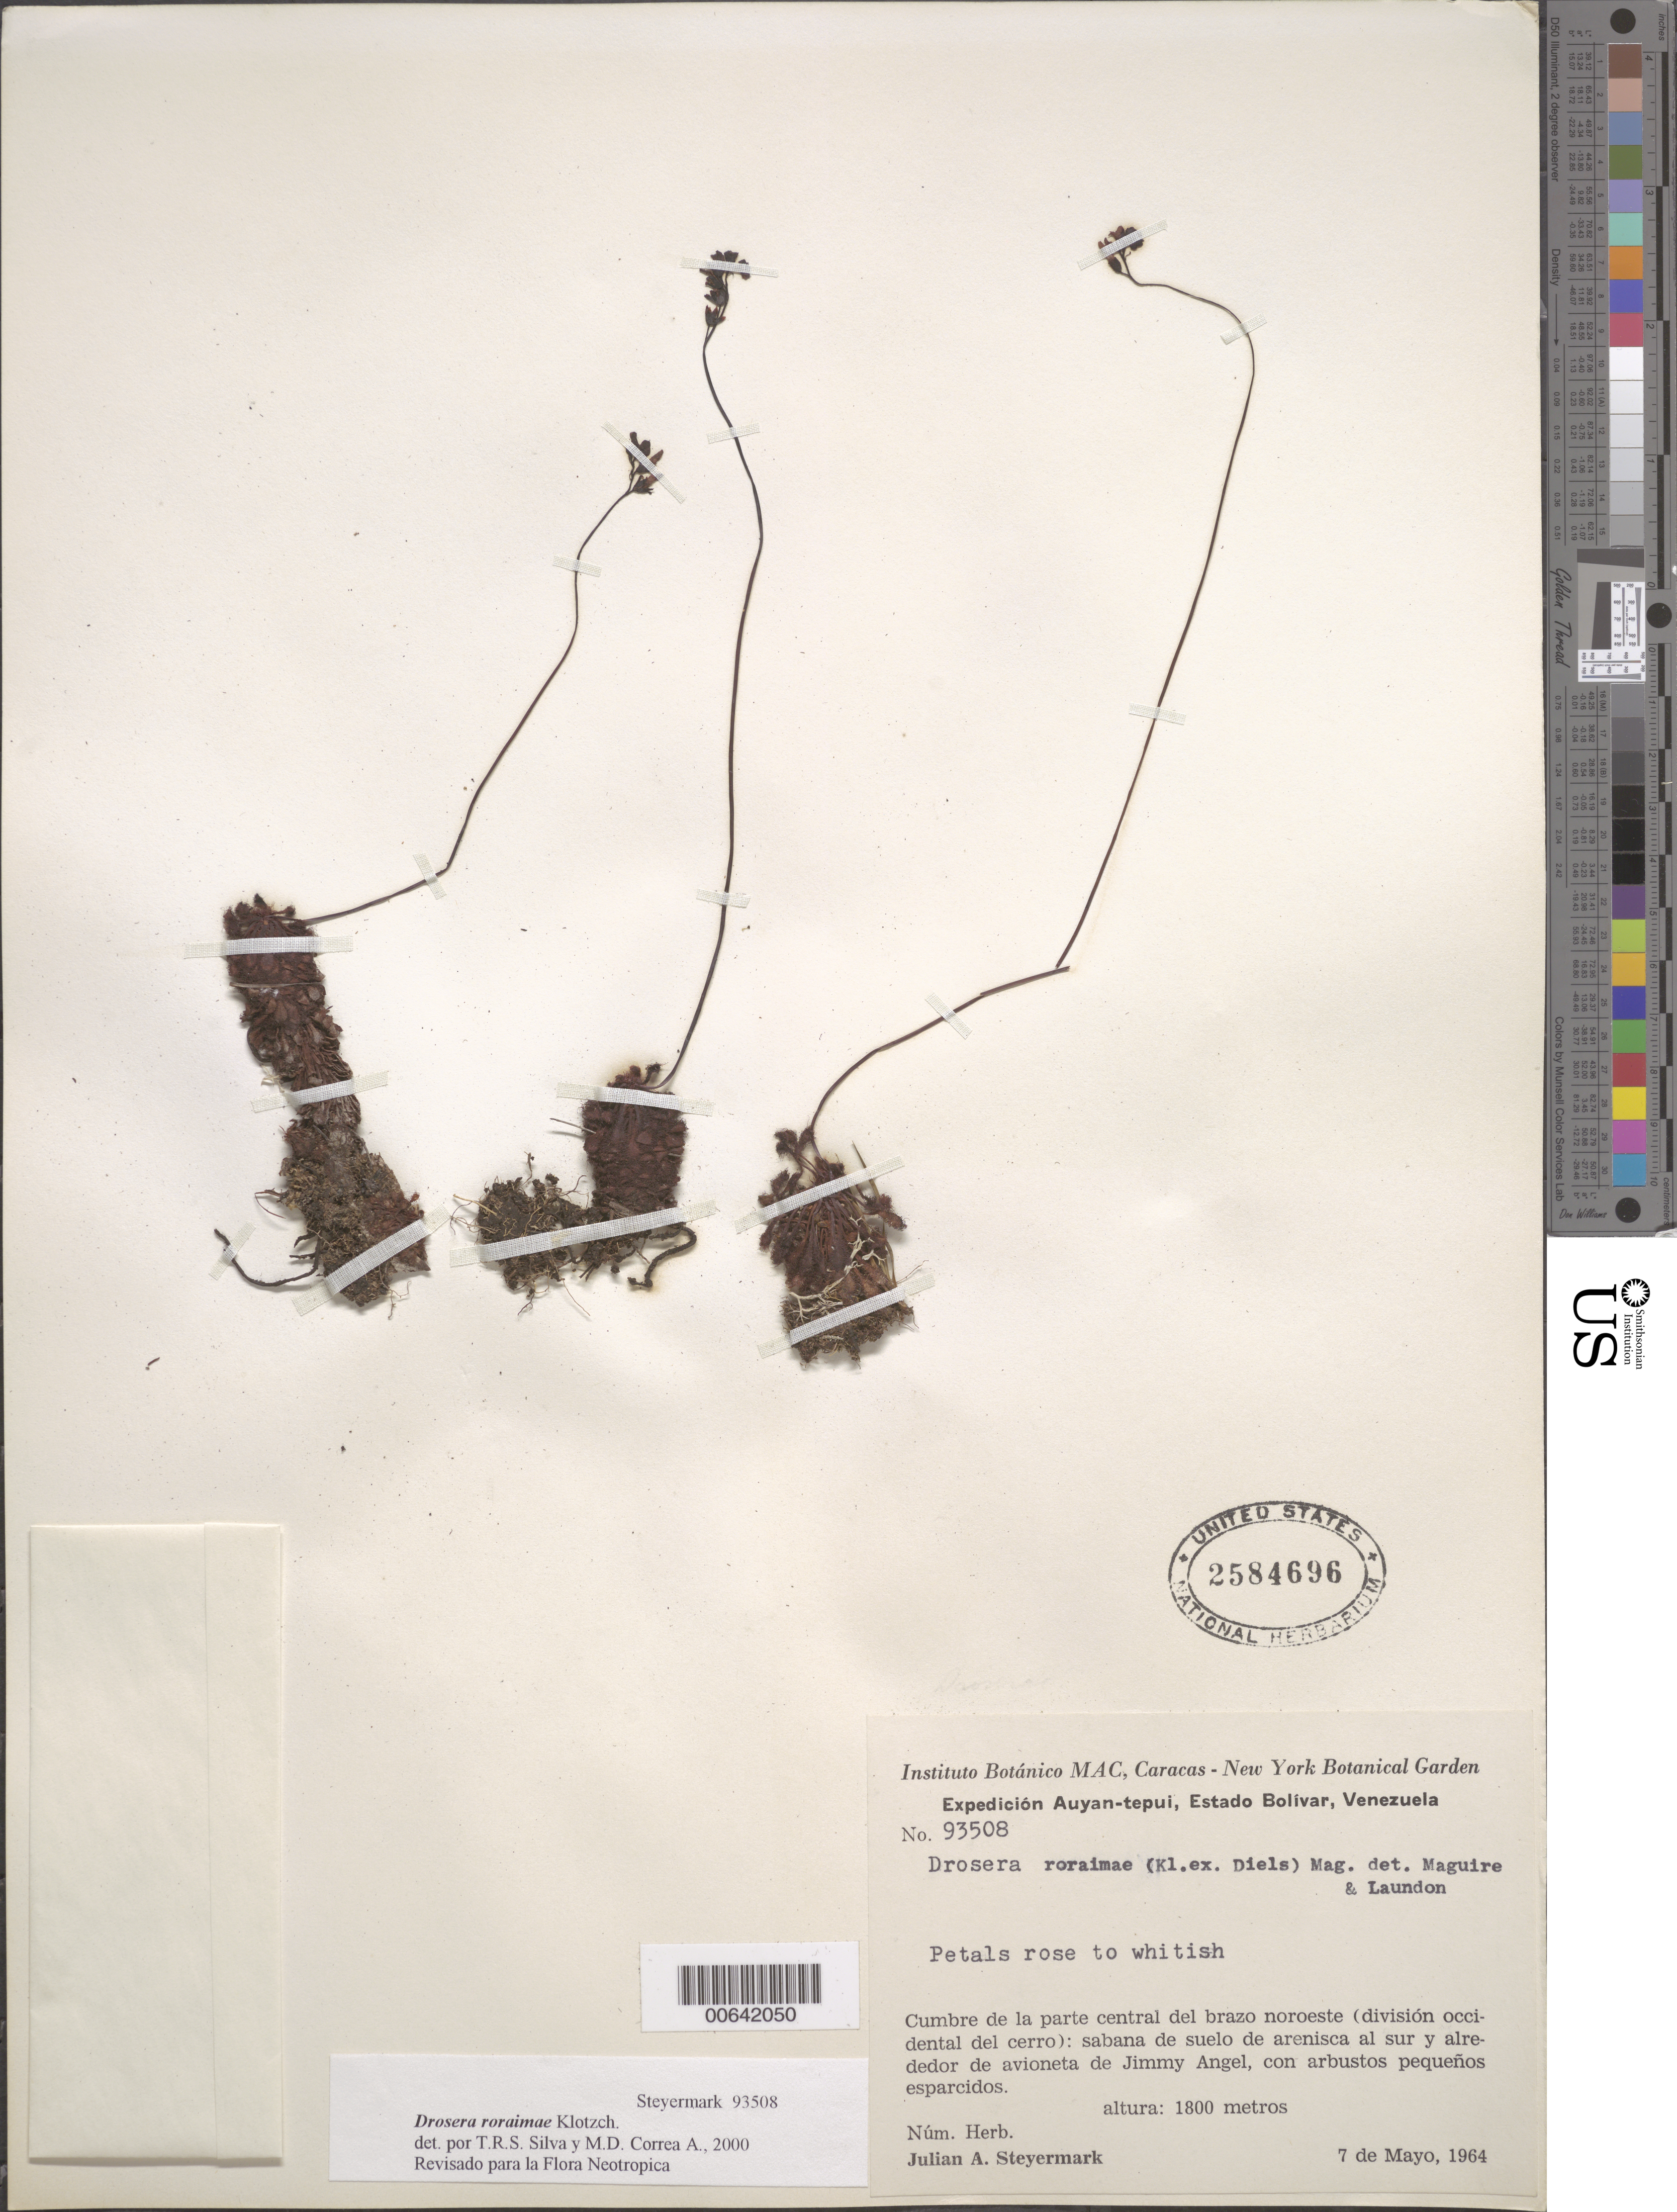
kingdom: Plantae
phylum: Tracheophyta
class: Magnoliopsida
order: Caryophyllales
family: Droseraceae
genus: Drosera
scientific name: Drosera roraimae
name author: (Klotzsch ex Diels) Maguire & J.R. Laundon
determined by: Maguire, Bassett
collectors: J. Steyermark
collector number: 93508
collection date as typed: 07 May 1964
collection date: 1964-05-07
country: Venezuela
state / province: Bolívar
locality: Cumbre de la parte central del brazo noroeste (division del cerro): sabana de suelo de arenisca al sur y alrededor de avioneta de Jimmy Angel, con arbustos pequeños esparcidos.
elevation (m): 1800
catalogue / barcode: US 2584696